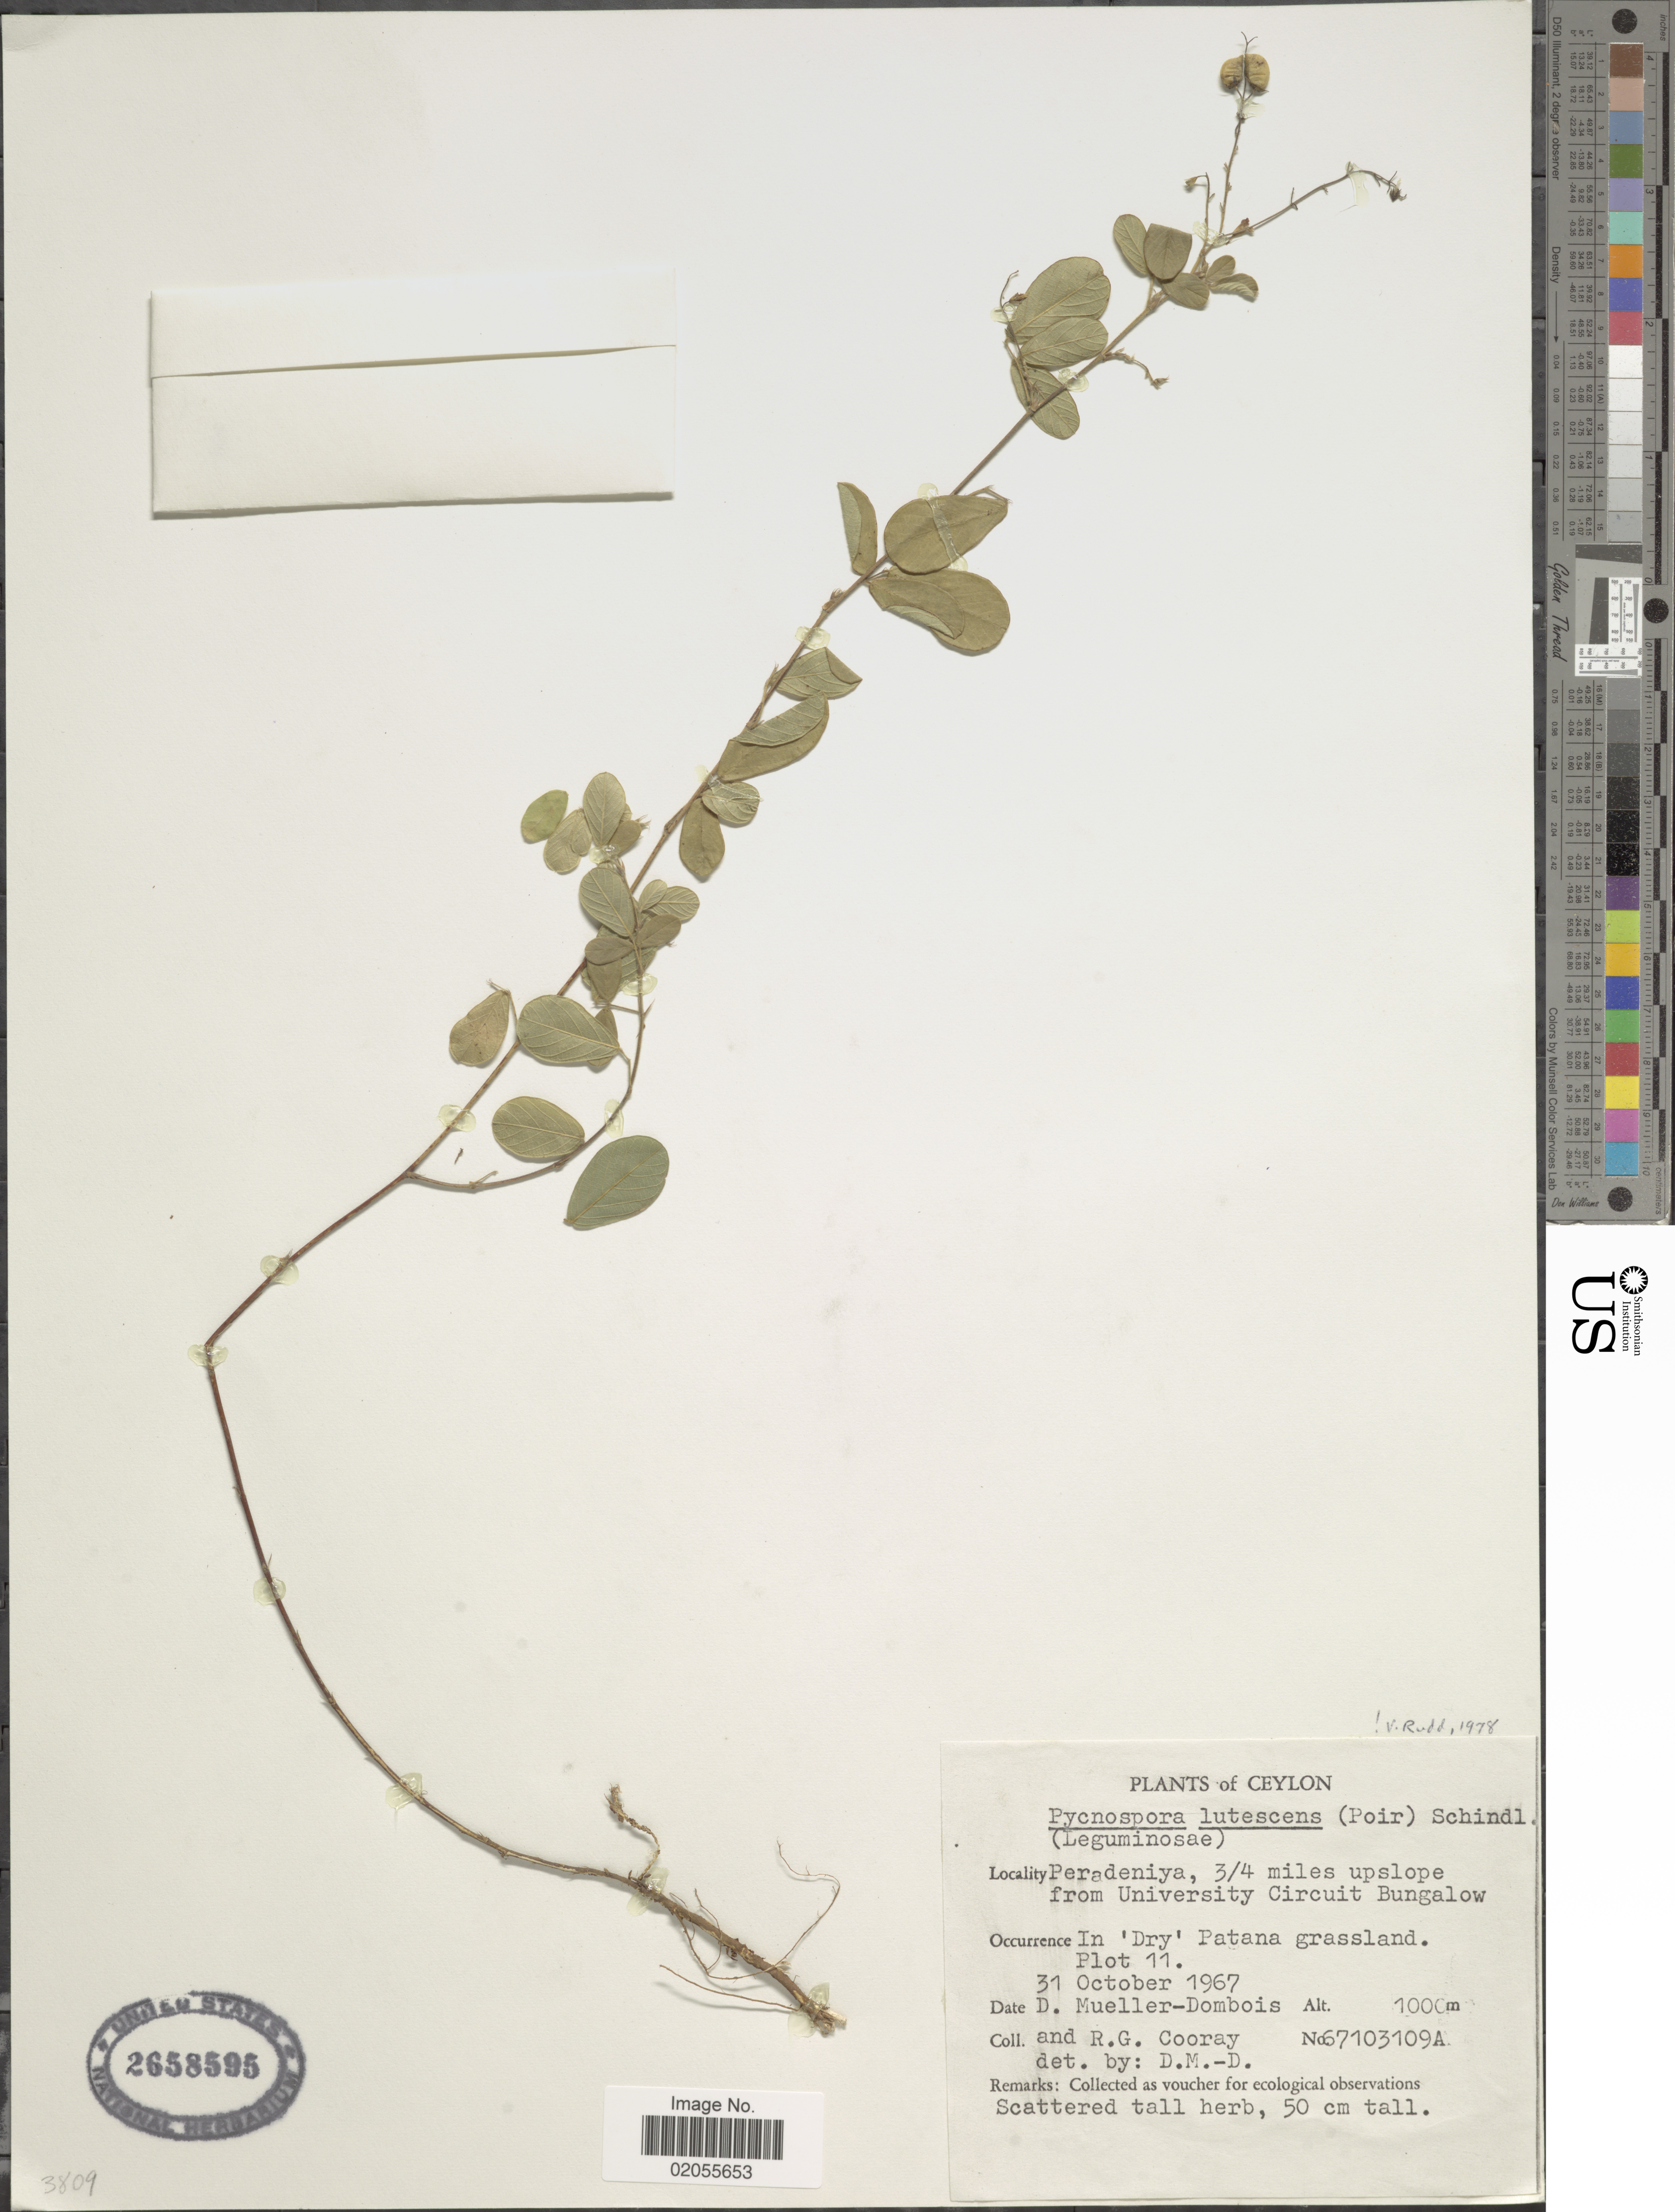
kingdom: Plantae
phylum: Tracheophyta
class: Magnoliopsida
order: Fabales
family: Fabaceae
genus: Pycnospora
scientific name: Pycnospora lutescens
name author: (Poir.) Schindl.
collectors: D. Mueller-Dombois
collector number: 6703109A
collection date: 1967-10-31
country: Sri Lanka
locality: Ceylon, Peradeniya 3/4 miles upslope from university Circuit Bungalow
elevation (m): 1000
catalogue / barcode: US 2658595